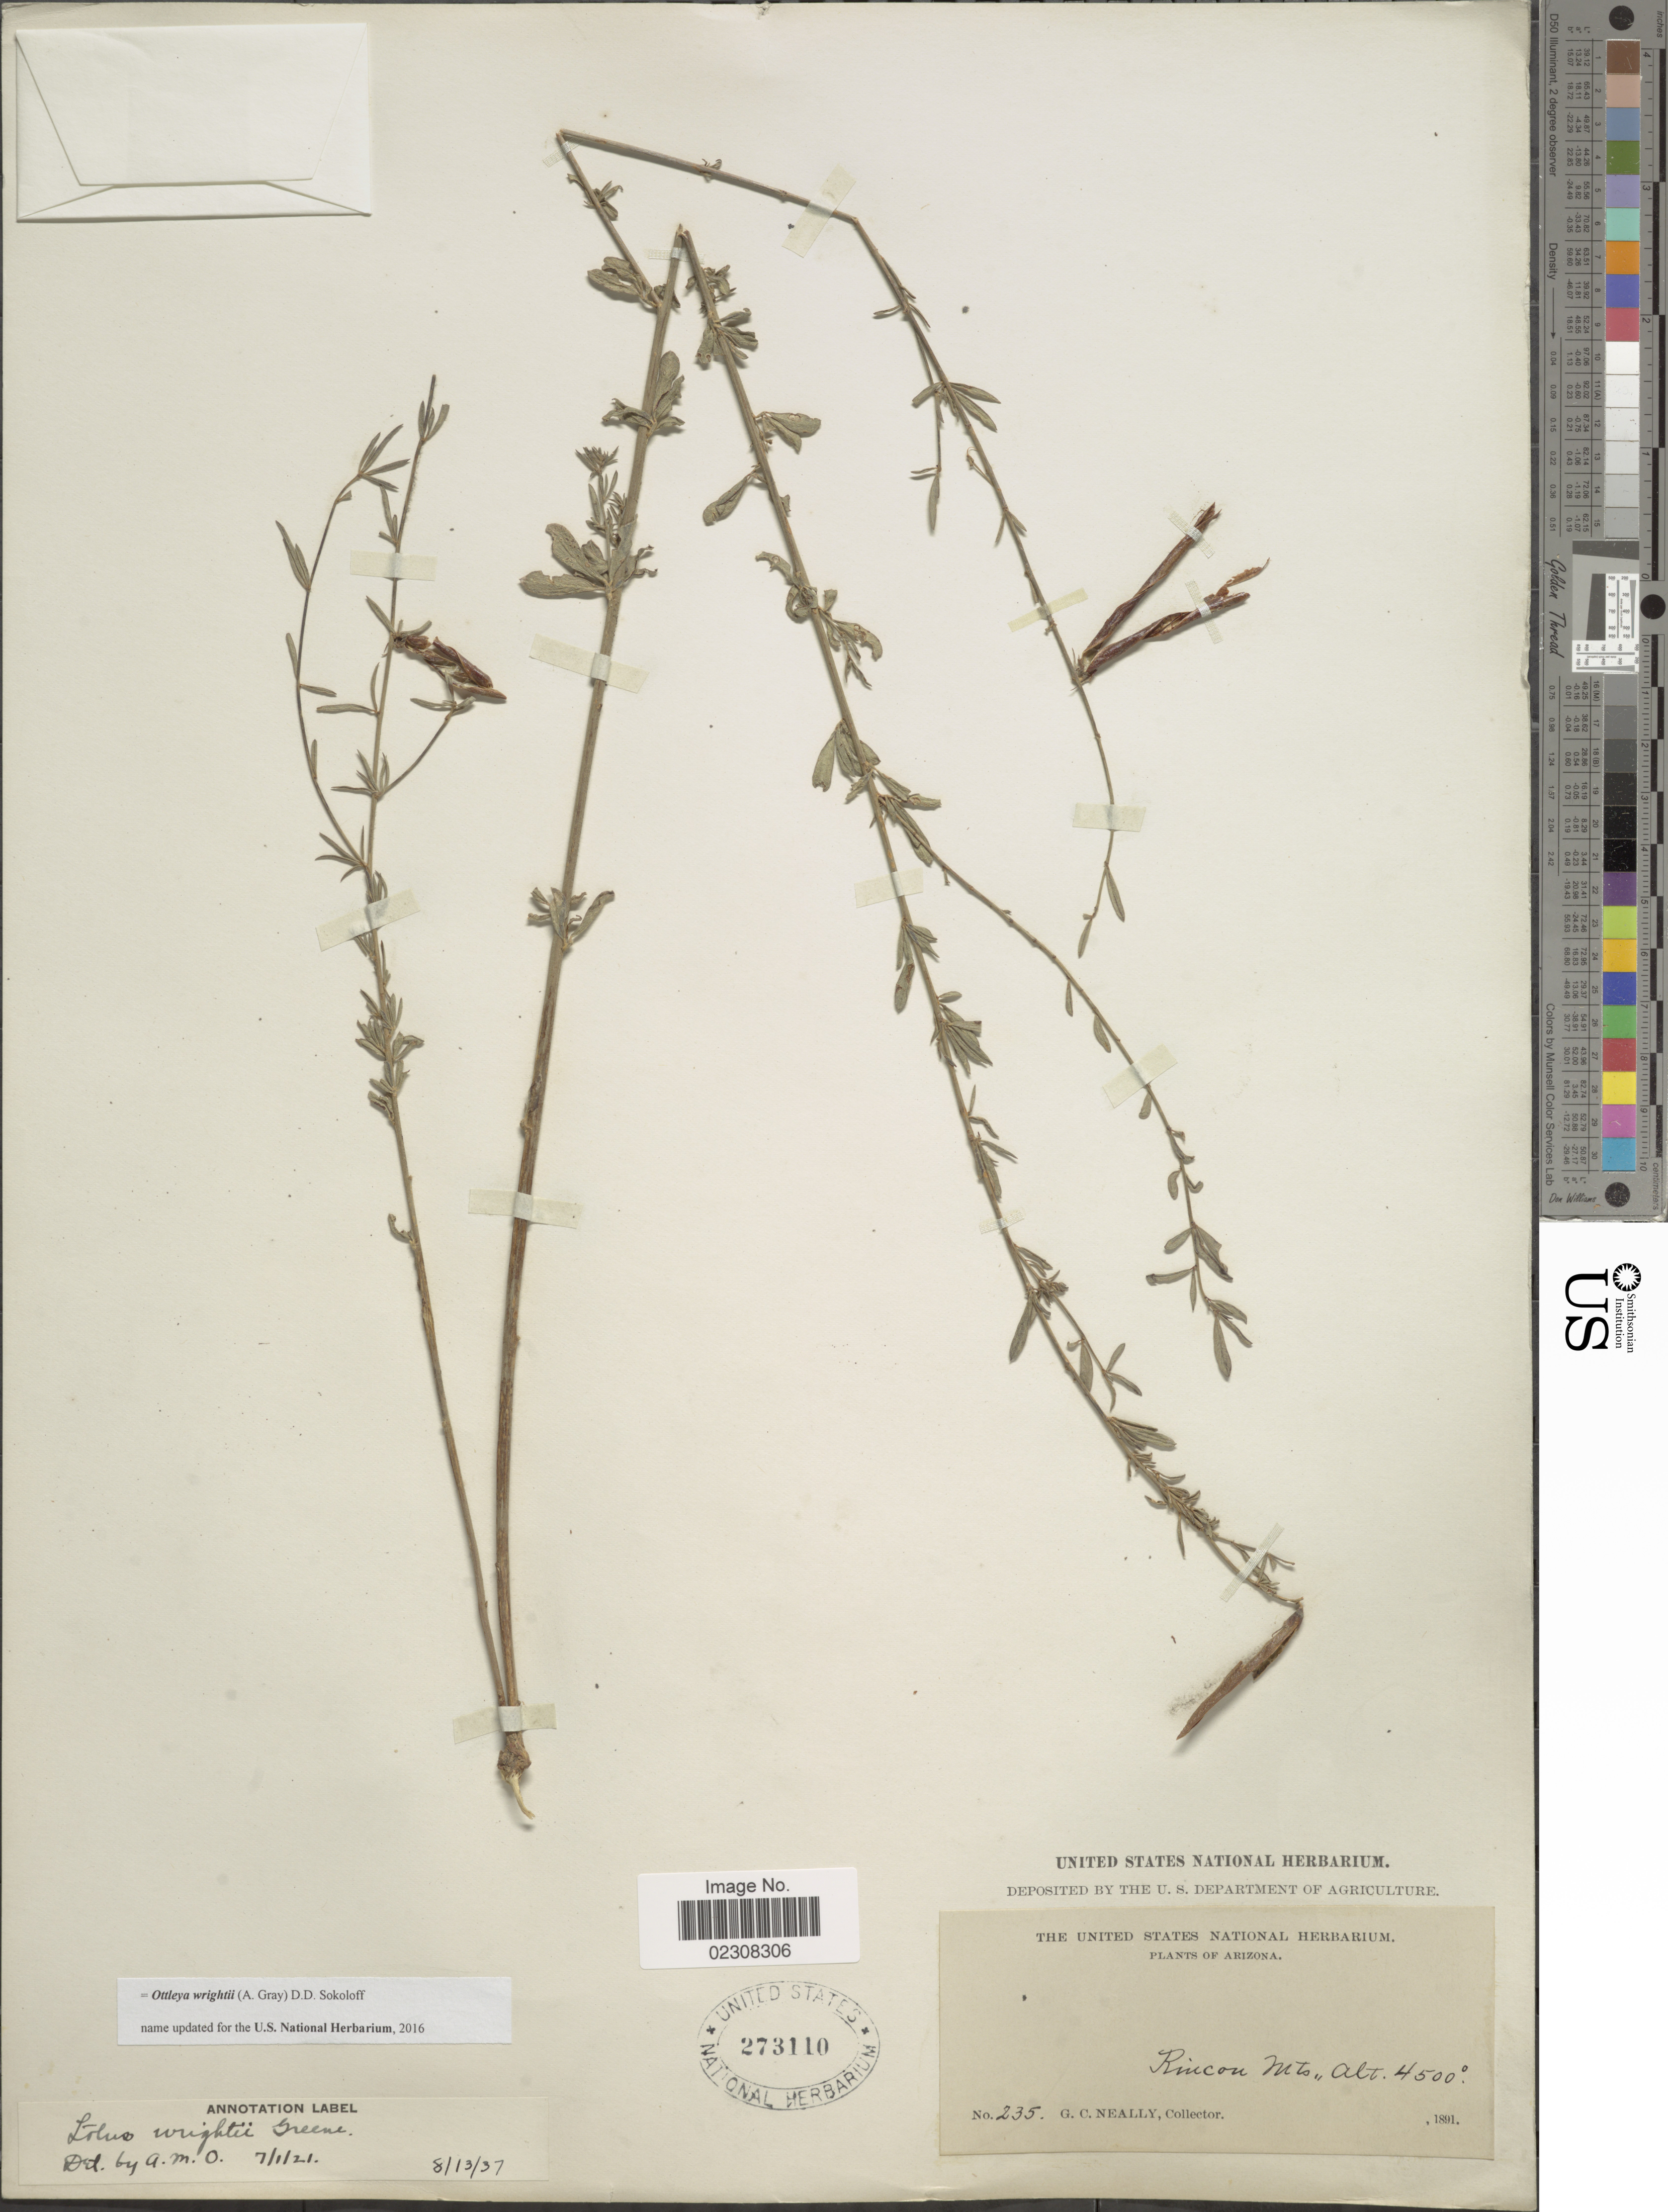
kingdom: Plantae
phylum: Tracheophyta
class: Magnoliopsida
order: Fabales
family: Fabaceae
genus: Ottleya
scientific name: Ottleya wrightii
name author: (A. Gray) D.D. Sokoloff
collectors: G. Neally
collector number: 235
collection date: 1891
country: United States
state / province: Arizona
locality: Rincon Mts.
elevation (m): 1372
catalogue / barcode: US 273110